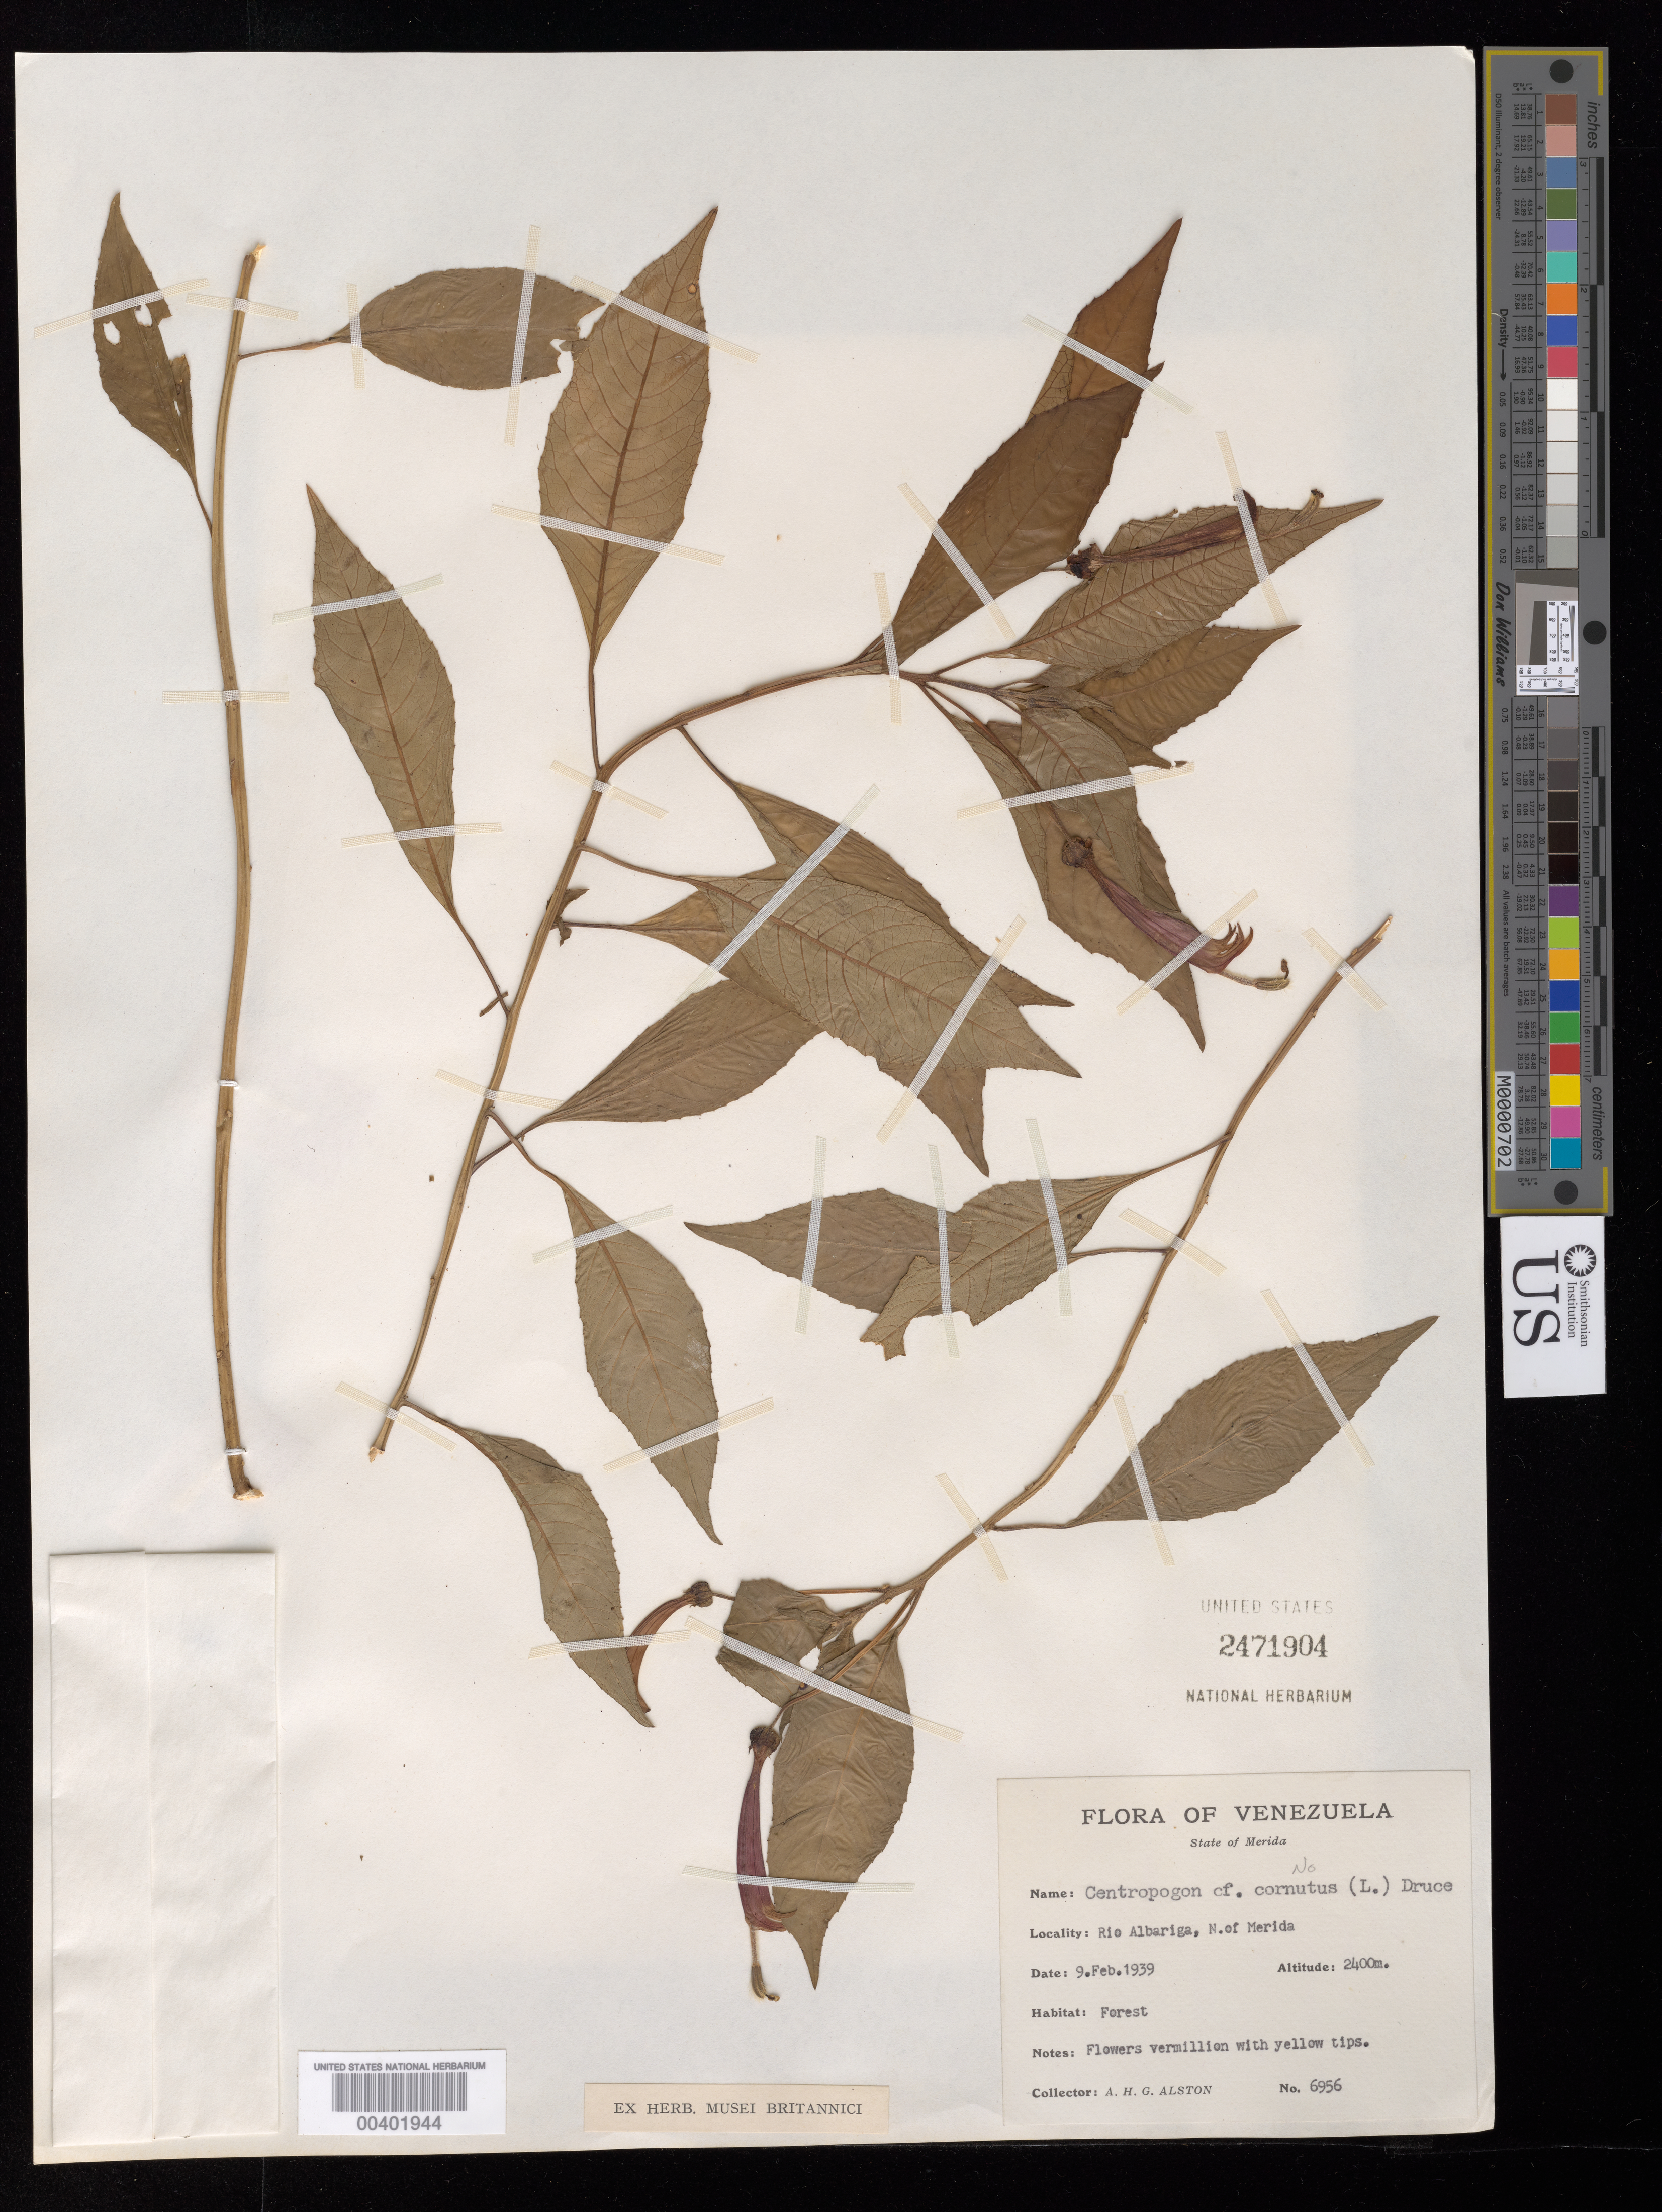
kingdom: Plantae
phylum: Tracheophyta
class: Magnoliopsida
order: Asterales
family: Campanulaceae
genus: Centropogon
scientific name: Centropogon sp.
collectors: A. H. Alston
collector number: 6956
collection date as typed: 09 Feb 1939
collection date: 1939-02-09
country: Venezuela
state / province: Mérida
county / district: Libertador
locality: Río Albariga; sic. (Albarregas). Albarregas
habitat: Forest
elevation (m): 2400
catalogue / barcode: US 2471904